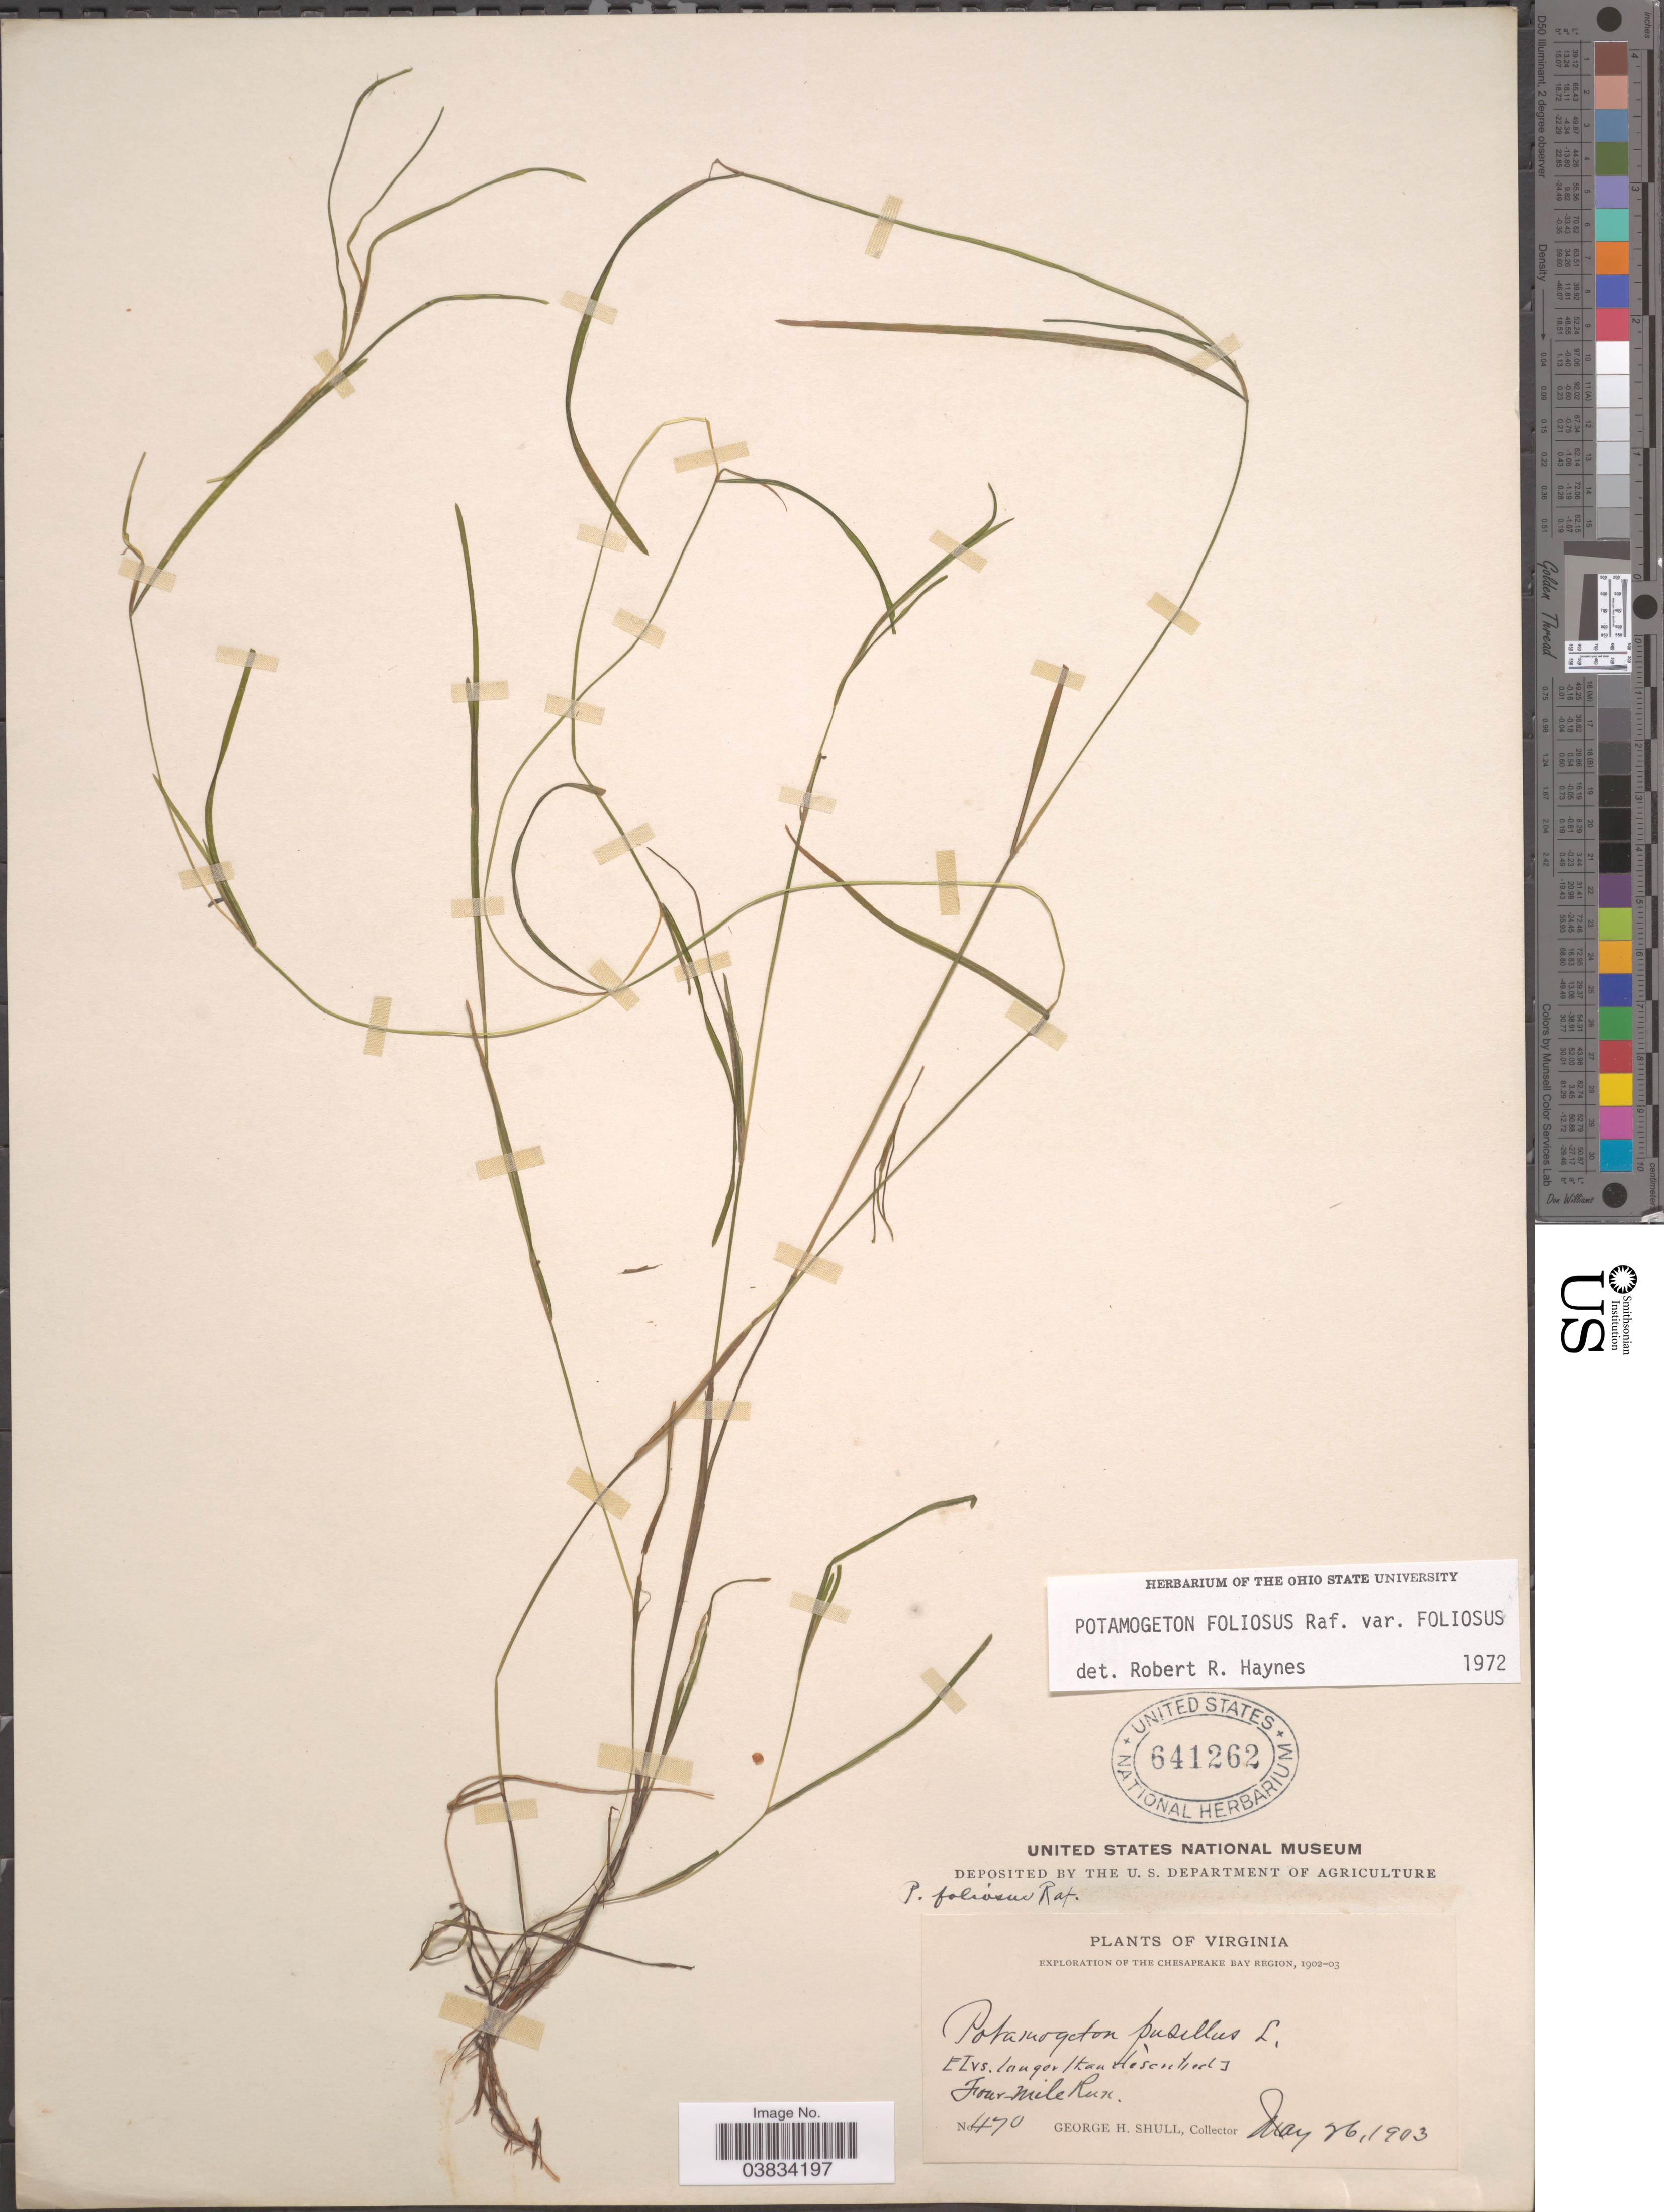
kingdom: Plantae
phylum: Tracheophyta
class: Liliopsida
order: Alismatales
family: Potamogetonaceae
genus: Potamogeton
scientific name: Potamogeton foliosus var. foliosus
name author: Raf.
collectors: G. H. Shull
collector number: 470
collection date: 1903-05-26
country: United States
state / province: Virginia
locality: The Chesapeake Bay Region. Four Mile Run.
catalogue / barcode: US 641262